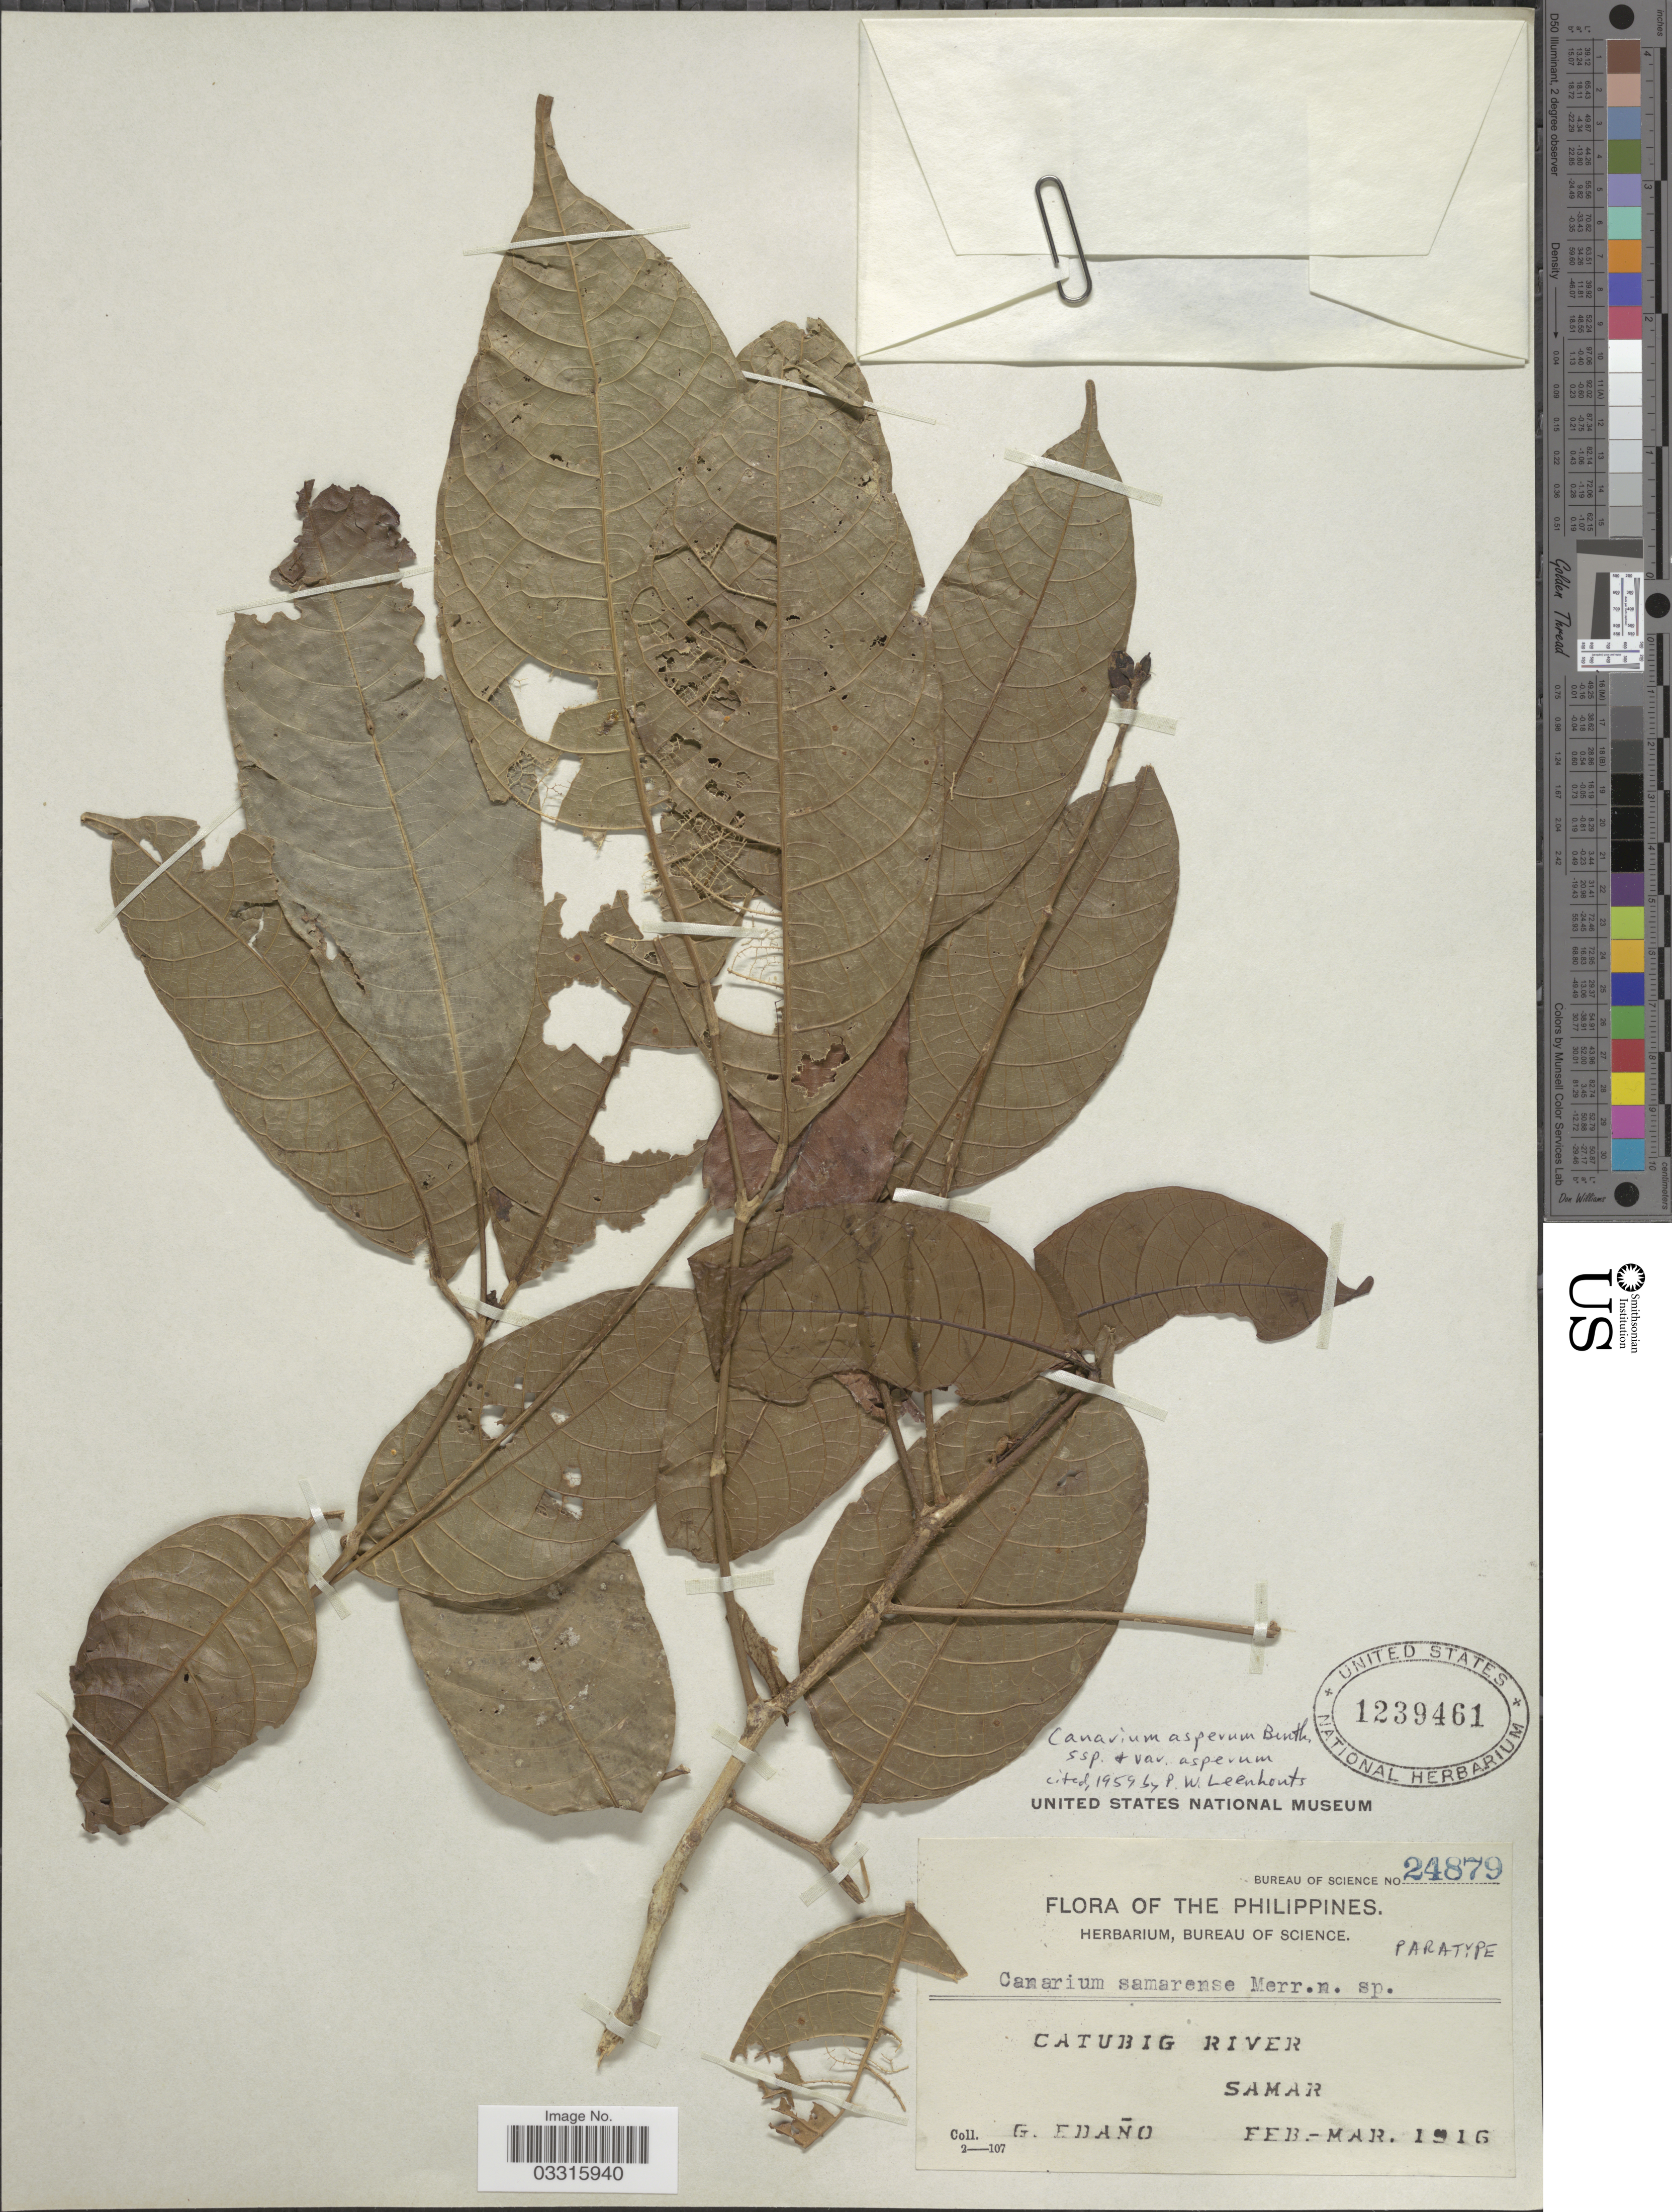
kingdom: Plantae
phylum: Tracheophyta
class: Magnoliopsida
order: Sapindales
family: Burseraceae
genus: Canarium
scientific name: Canarium asperum subsp. asperum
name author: Benth.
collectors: G. Edaño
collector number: Bureau of Science 24879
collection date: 1916-02/1916-03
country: Philippines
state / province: Eastern Visayas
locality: Catubig River. Samar.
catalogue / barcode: US 1239461